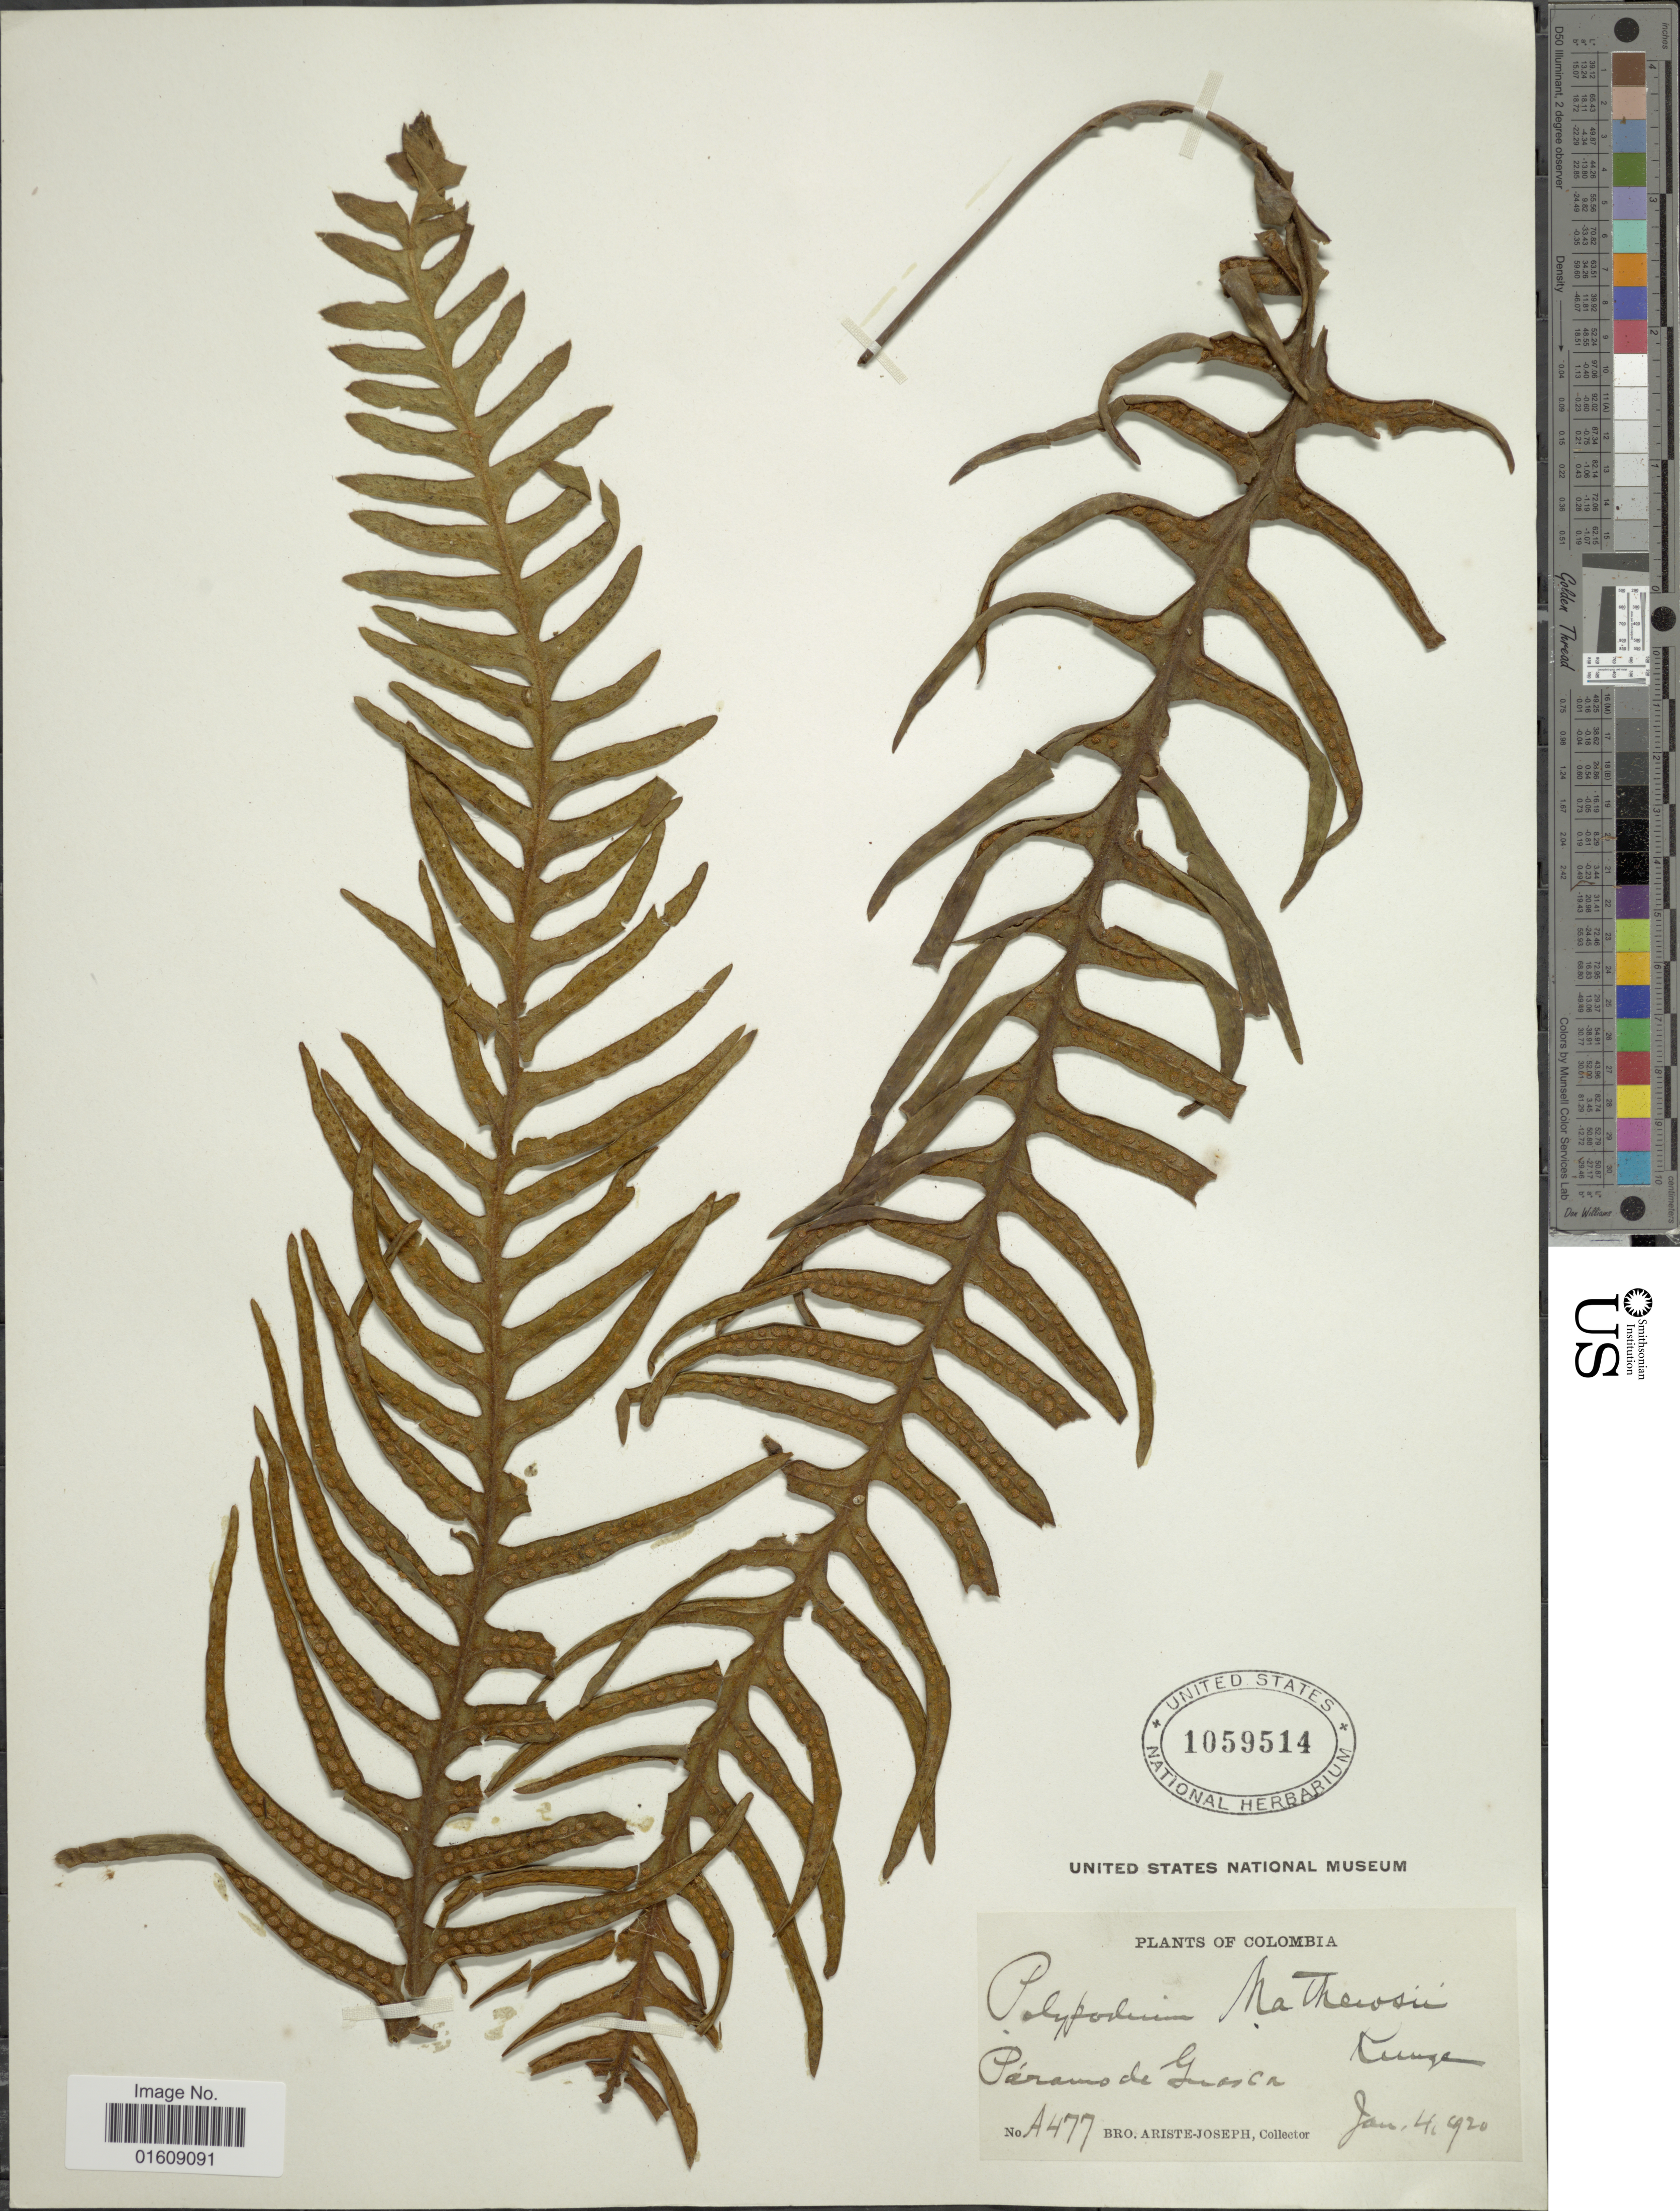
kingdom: Plantae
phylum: Tracheophyta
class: Polypodiopsida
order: Polypodiales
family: Polypodiaceae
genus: Zygophlebia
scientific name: Zygophlebia mathewsii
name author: (Kunze ex Mett.) L.E. Bishop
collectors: Bro. Ariste-Joseph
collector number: A477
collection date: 1920-01-04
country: Colombia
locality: Colombia, Páramo de Guasca.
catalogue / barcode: US 1059514